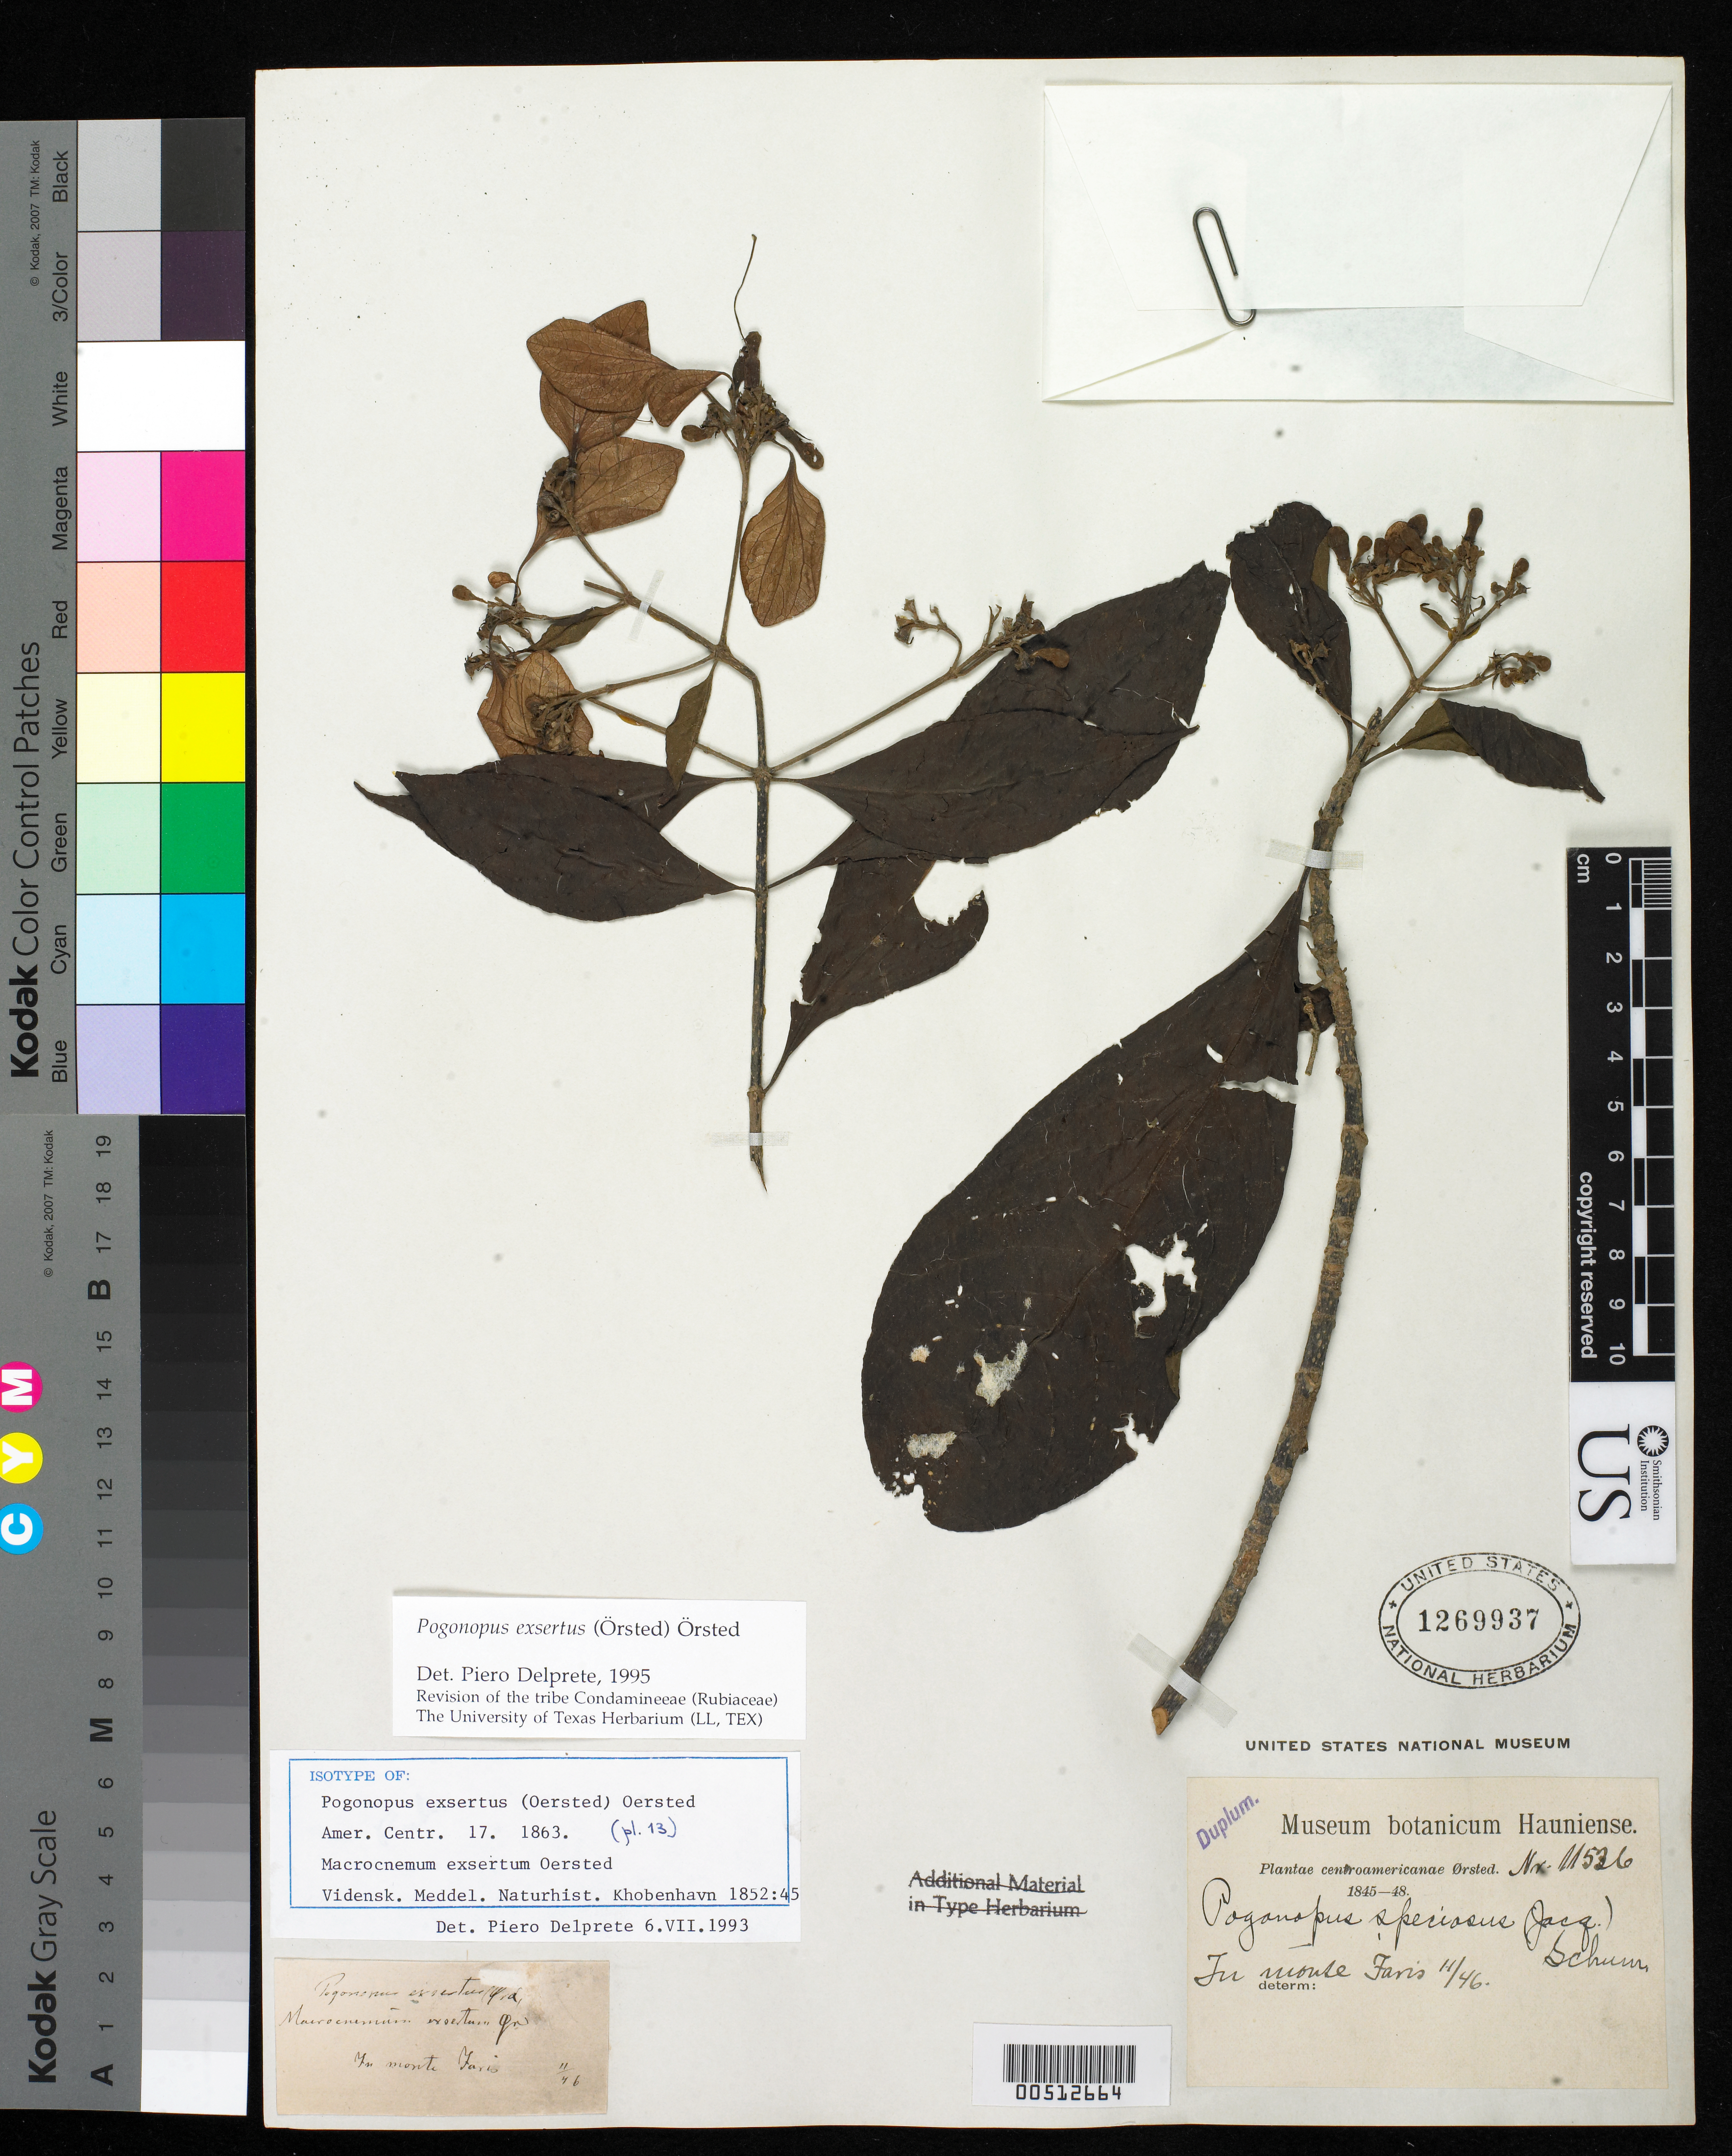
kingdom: Plantae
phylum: Tracheophyta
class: Magnoliopsida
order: Gentianales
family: Rubiaceae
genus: Macrocnemum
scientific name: Macrocnemum exsertum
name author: Oerst.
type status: Isotype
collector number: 11536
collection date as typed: Nov 1846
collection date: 1846-11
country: Costa Rica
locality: Monte Jaris.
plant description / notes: Collected by Orsted.(?) or else collector's name missing. See label.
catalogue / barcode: US 1269937